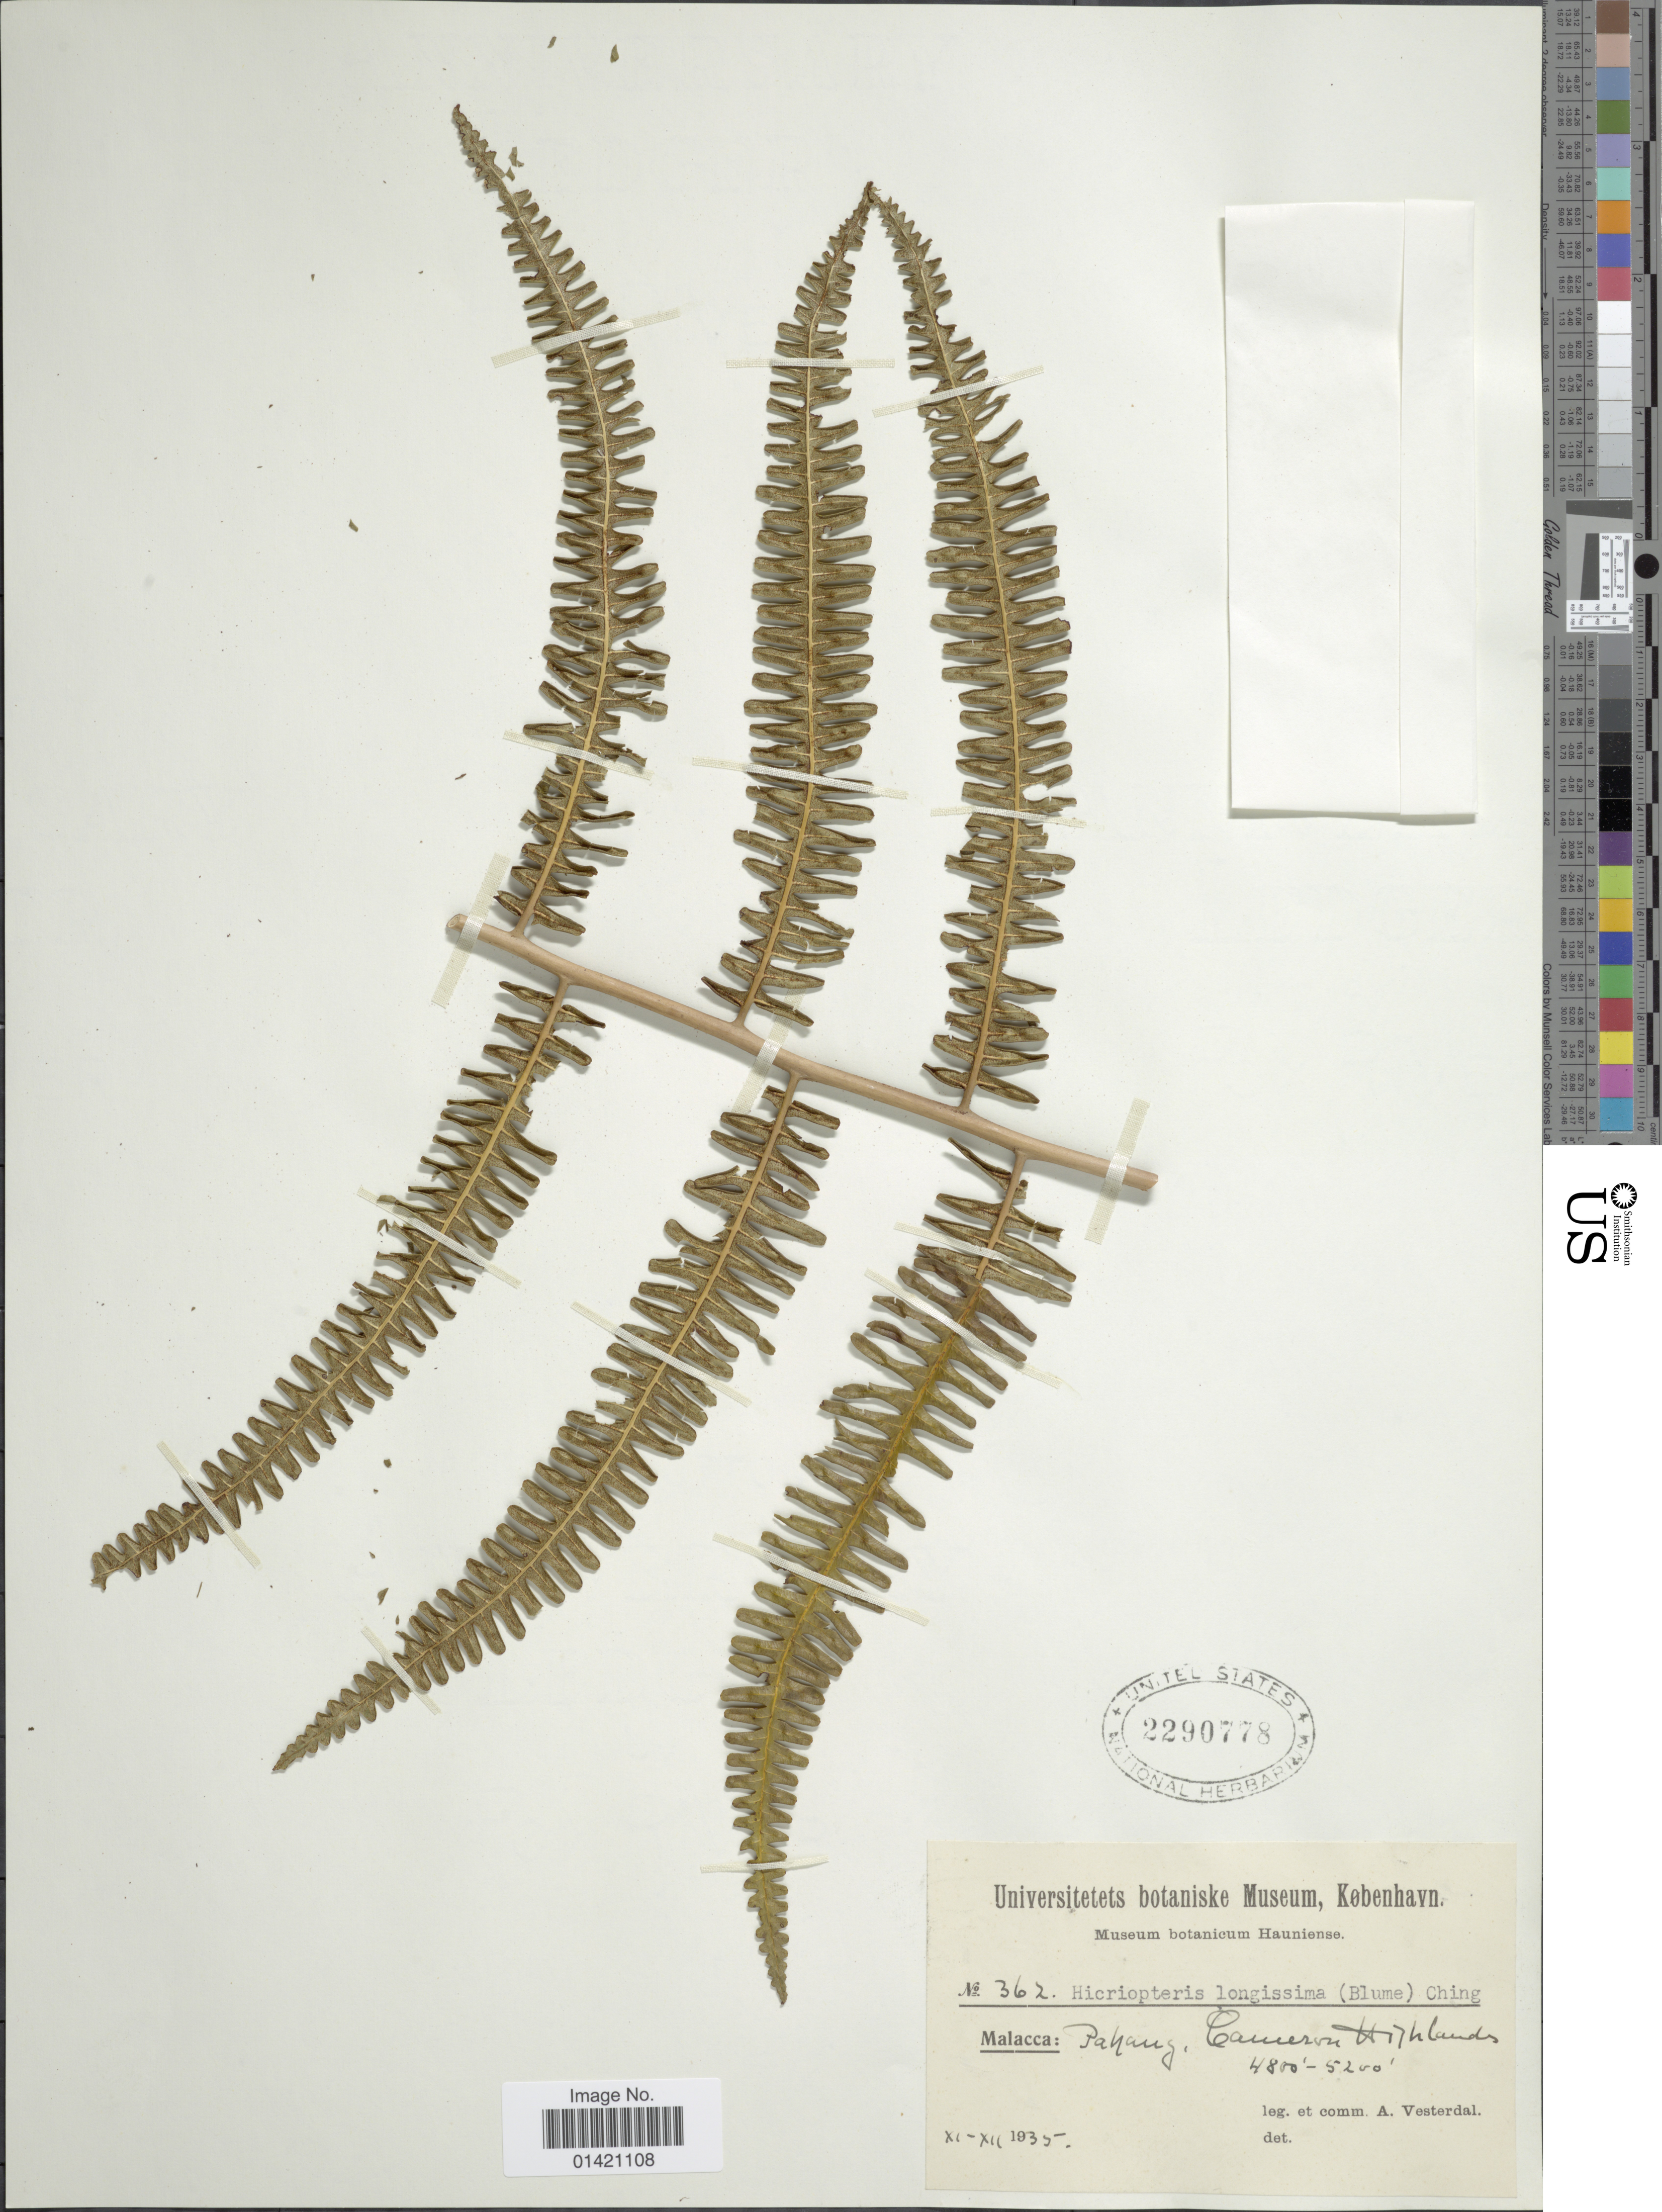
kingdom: Plantae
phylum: Tracheophyta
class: Polypodiopsida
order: Gleicheniales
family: Gleicheniaceae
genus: Diplopterygium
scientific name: Diplopterygium longissimum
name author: (Blume) Nakai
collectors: A. Vesterdal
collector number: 362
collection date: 1935-11/1935-12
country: Malaysia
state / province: Pahang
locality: Malacca. Camiera Highlands.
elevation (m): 1463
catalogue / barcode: US 2290778